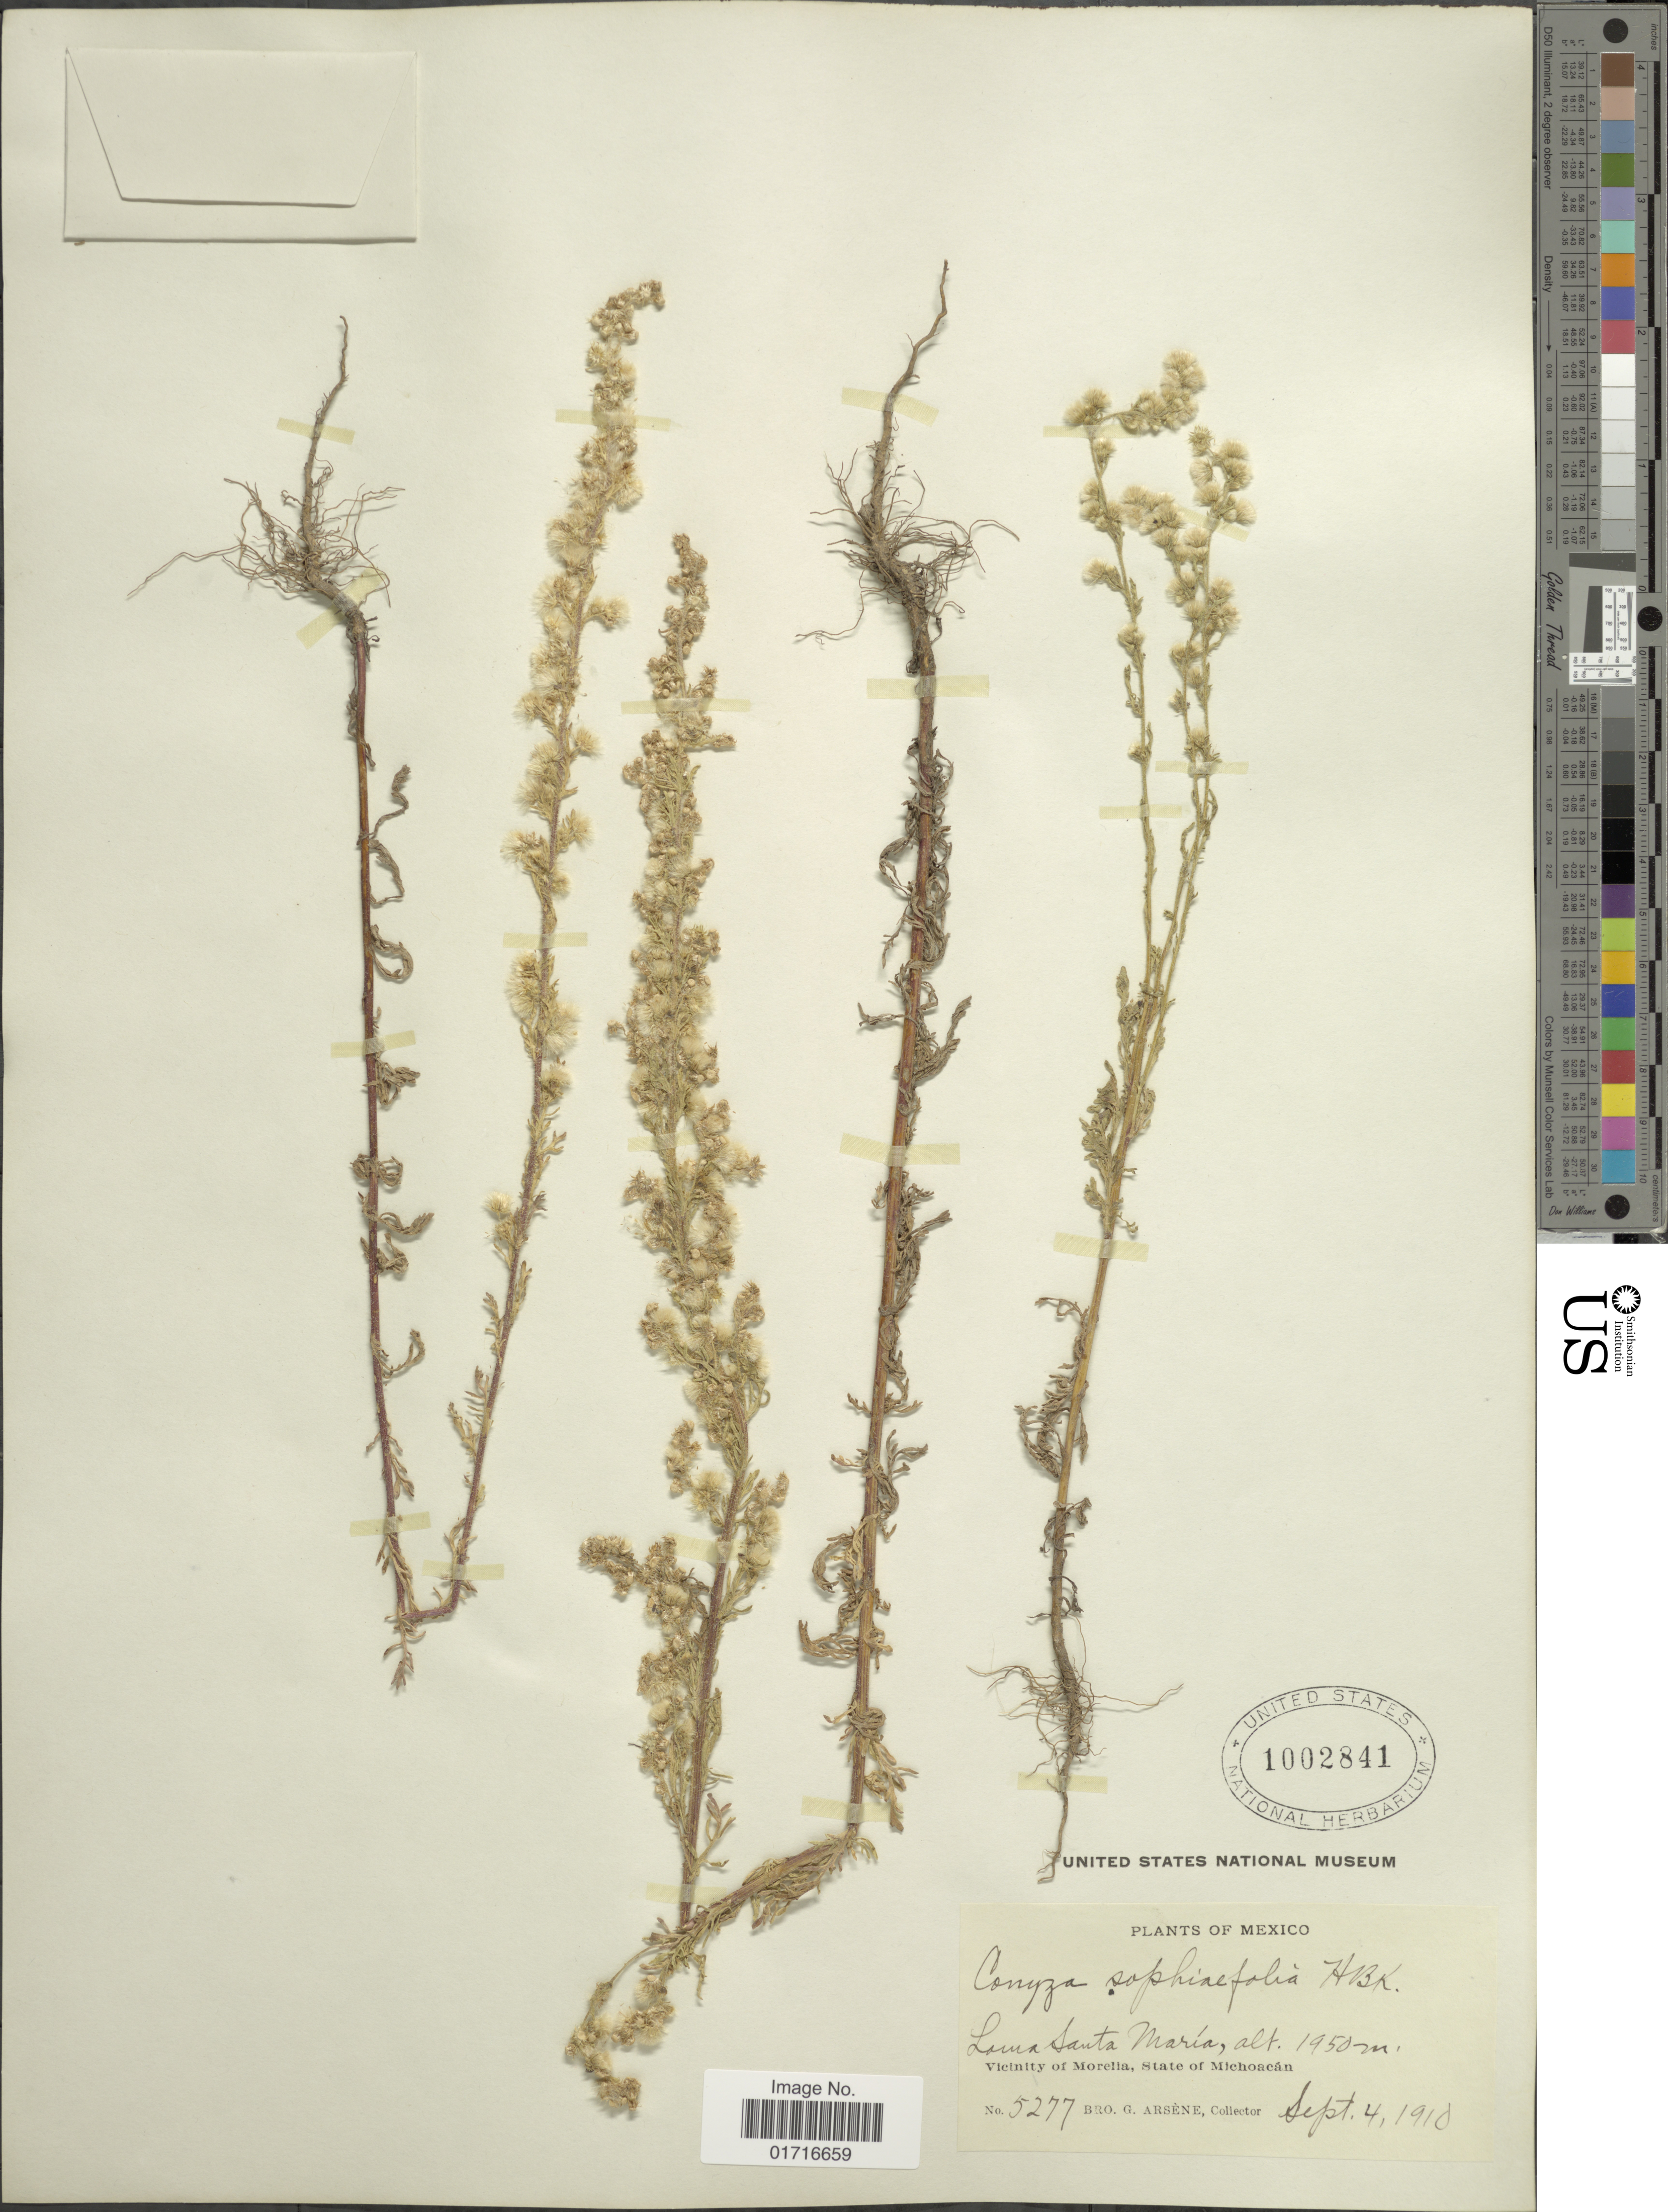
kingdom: Plantae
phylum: Tracheophyta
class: Magnoliopsida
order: Asterales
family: Asteraceae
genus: Conyza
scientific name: Conyza sophiaefolia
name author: Kunth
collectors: Bro. G. Arsène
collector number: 5277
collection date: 1910-09-04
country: Mexico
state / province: Michoacán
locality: Loma Santa Maria. Vicinity of Morelia, State of Michoacan.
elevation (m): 1950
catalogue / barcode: US 1002841